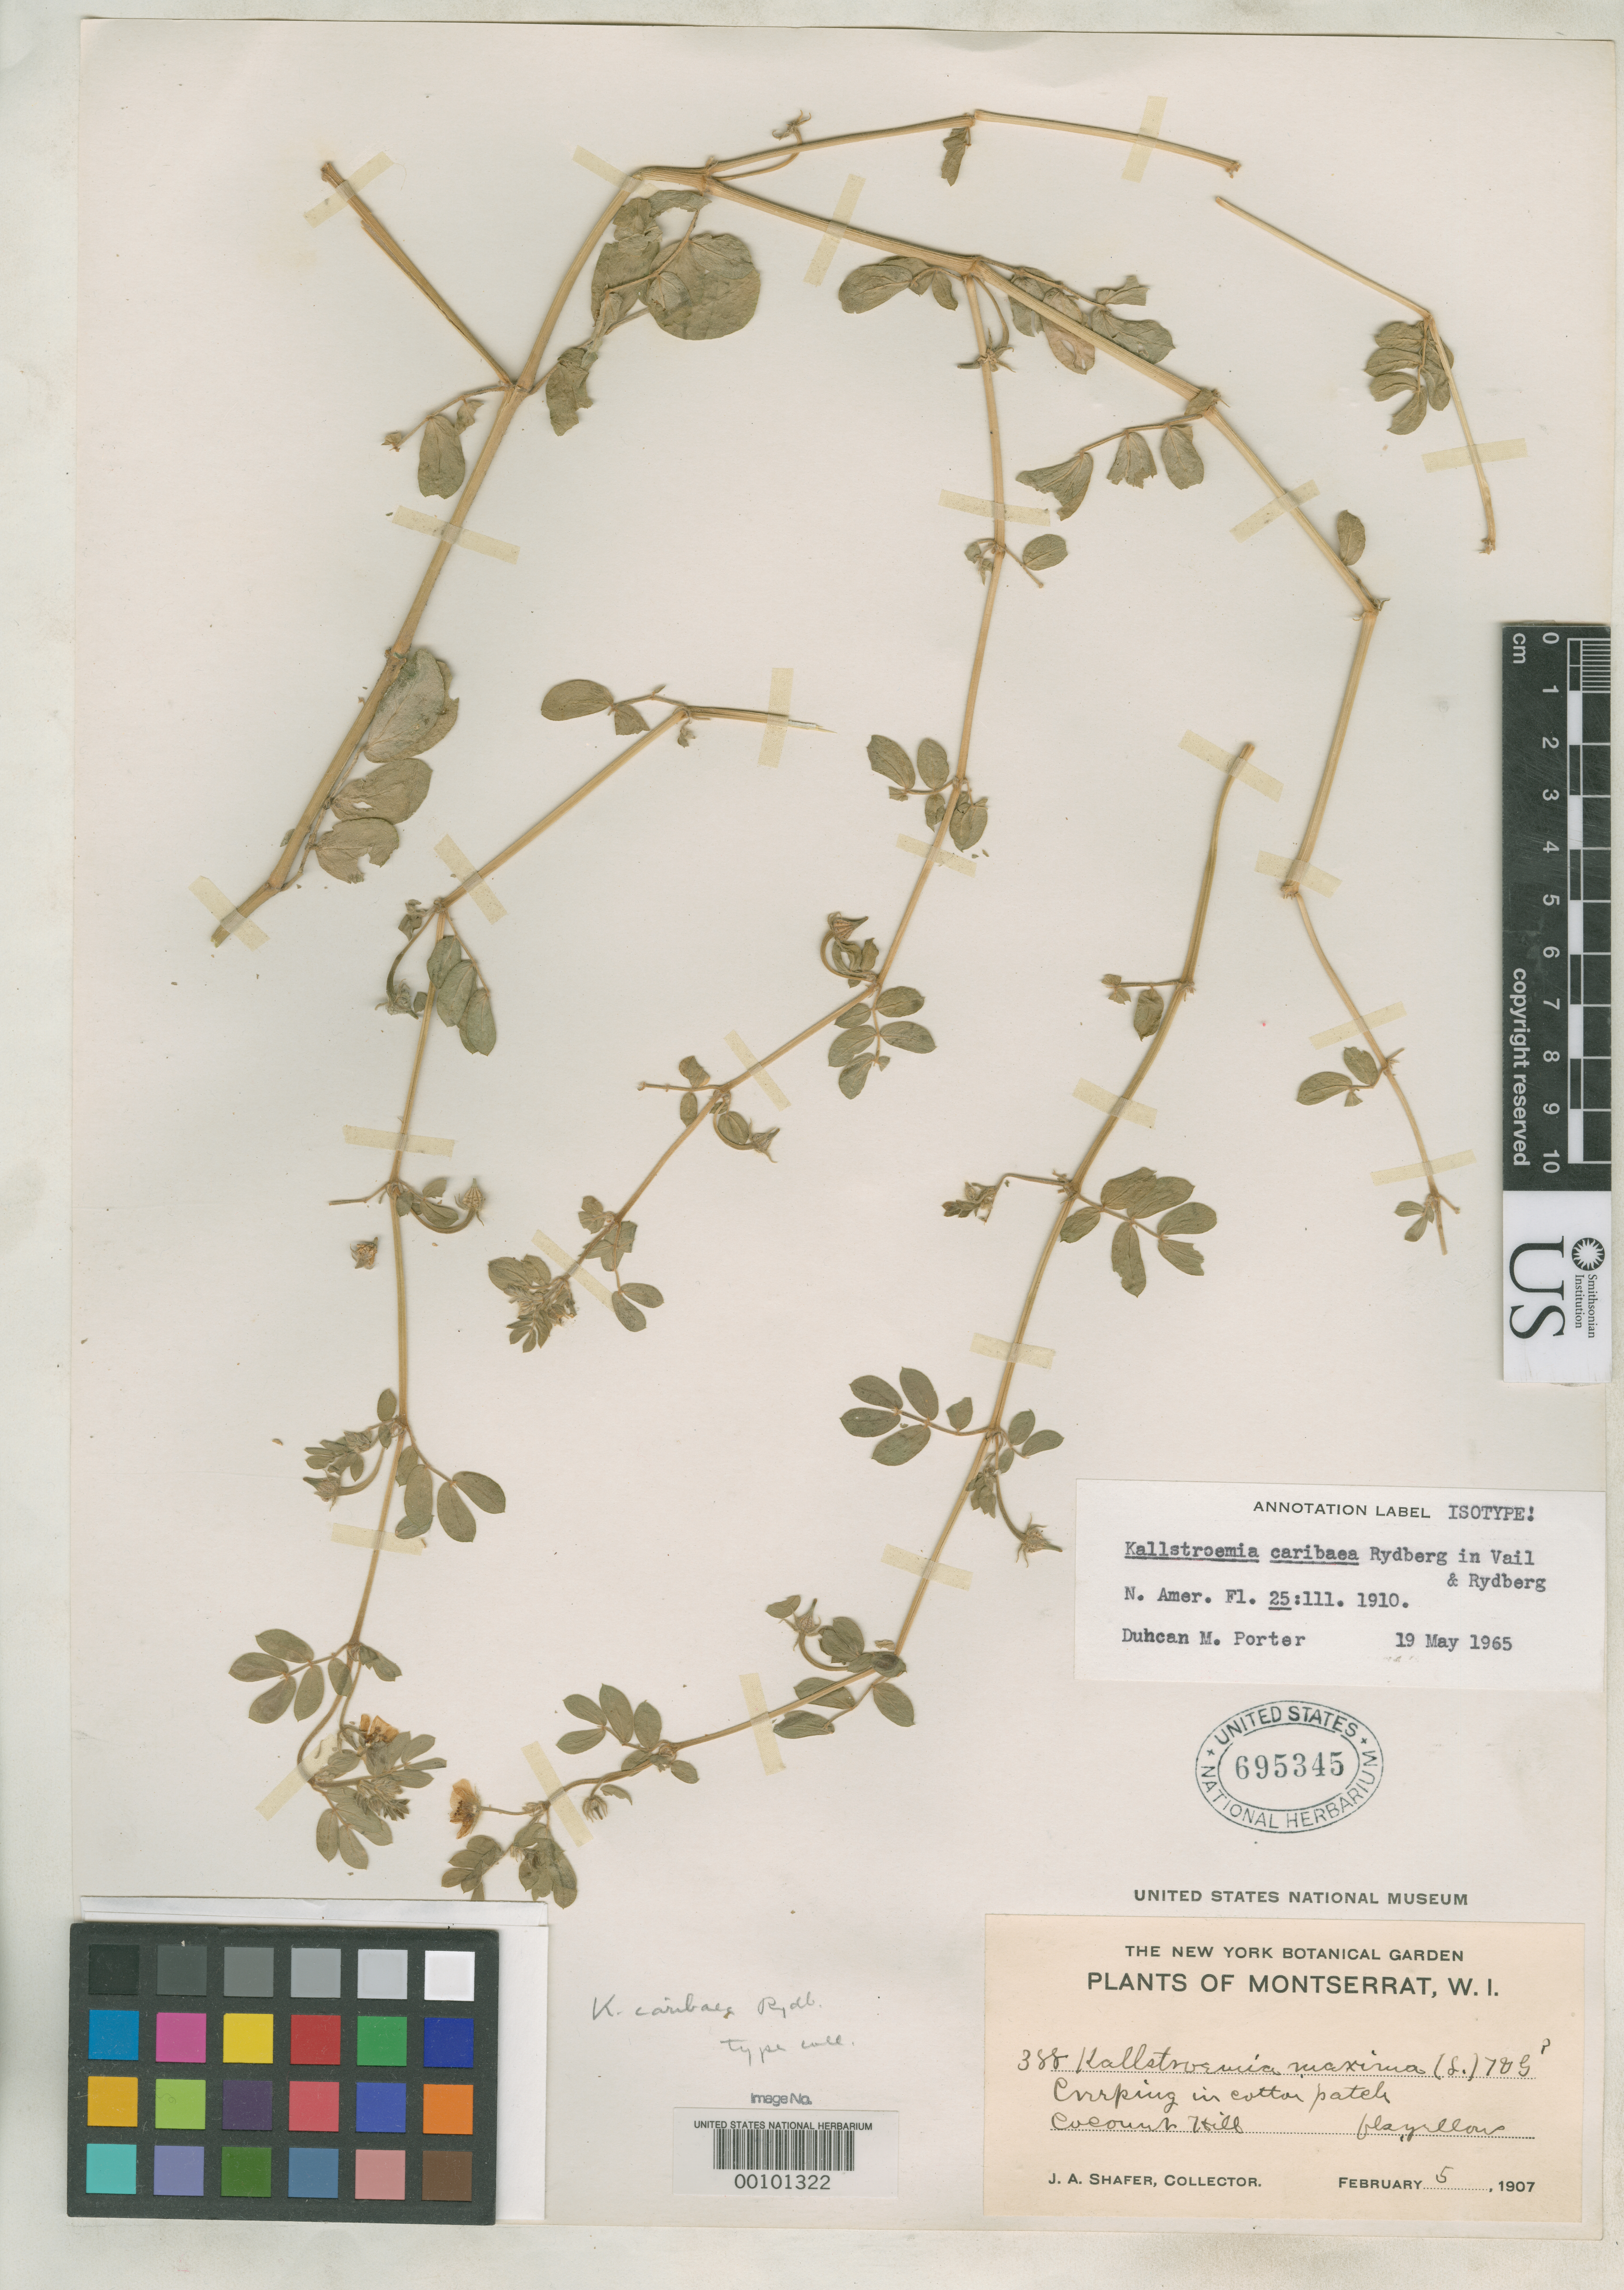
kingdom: Plantae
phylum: Tracheophyta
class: Magnoliopsida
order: Zygophyllales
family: Zygophyllaceae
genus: Kallstroemia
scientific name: Kallstroemia caribaea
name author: Rydb.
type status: Isotype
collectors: J. A. Shafer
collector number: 388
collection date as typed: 05 Feb 1907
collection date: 1907-02-05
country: Montserrat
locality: Coconut Hill.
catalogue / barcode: US 695345